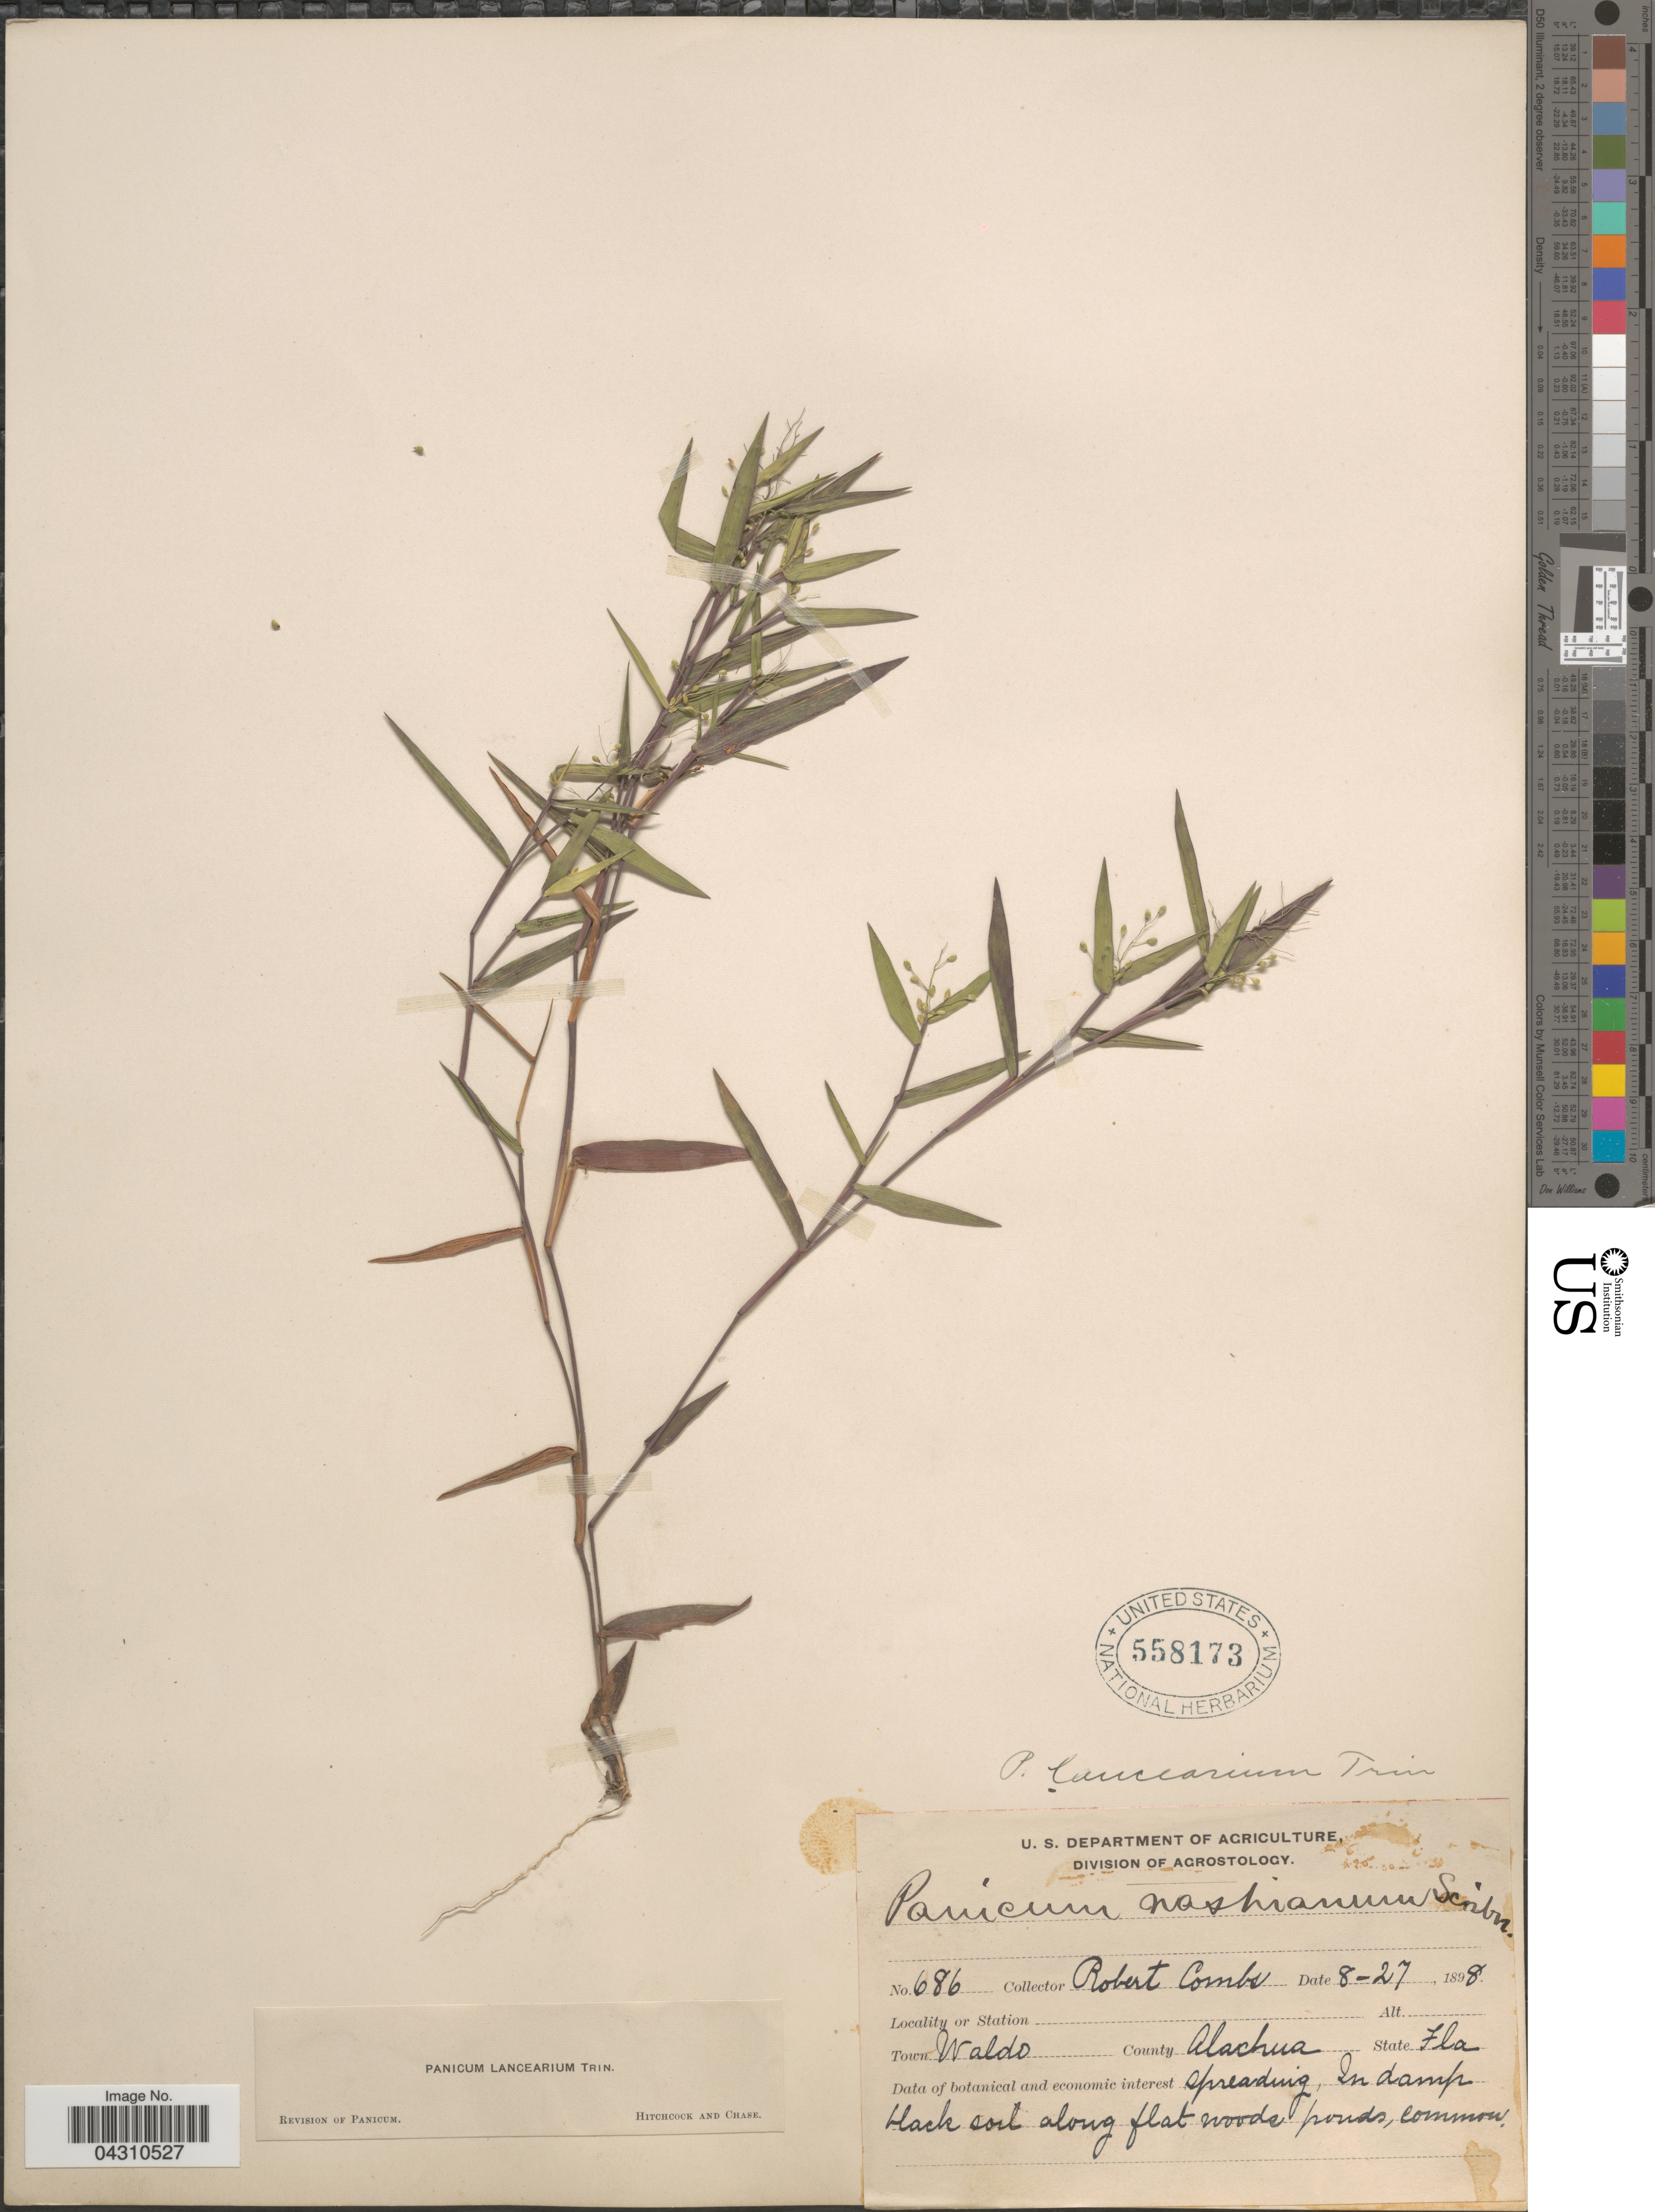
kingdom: Plantae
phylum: Tracheophyta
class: Liliopsida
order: Poales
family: Poaceae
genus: Dichanthelium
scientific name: Dichanthelium portoricense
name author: (Desv. ex Ham.) B.F. Hansen & Wunderlin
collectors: R. Combs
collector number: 686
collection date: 1898-08-27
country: United States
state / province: Florida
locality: Town Waldo. County Alachua.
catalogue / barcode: US 558173